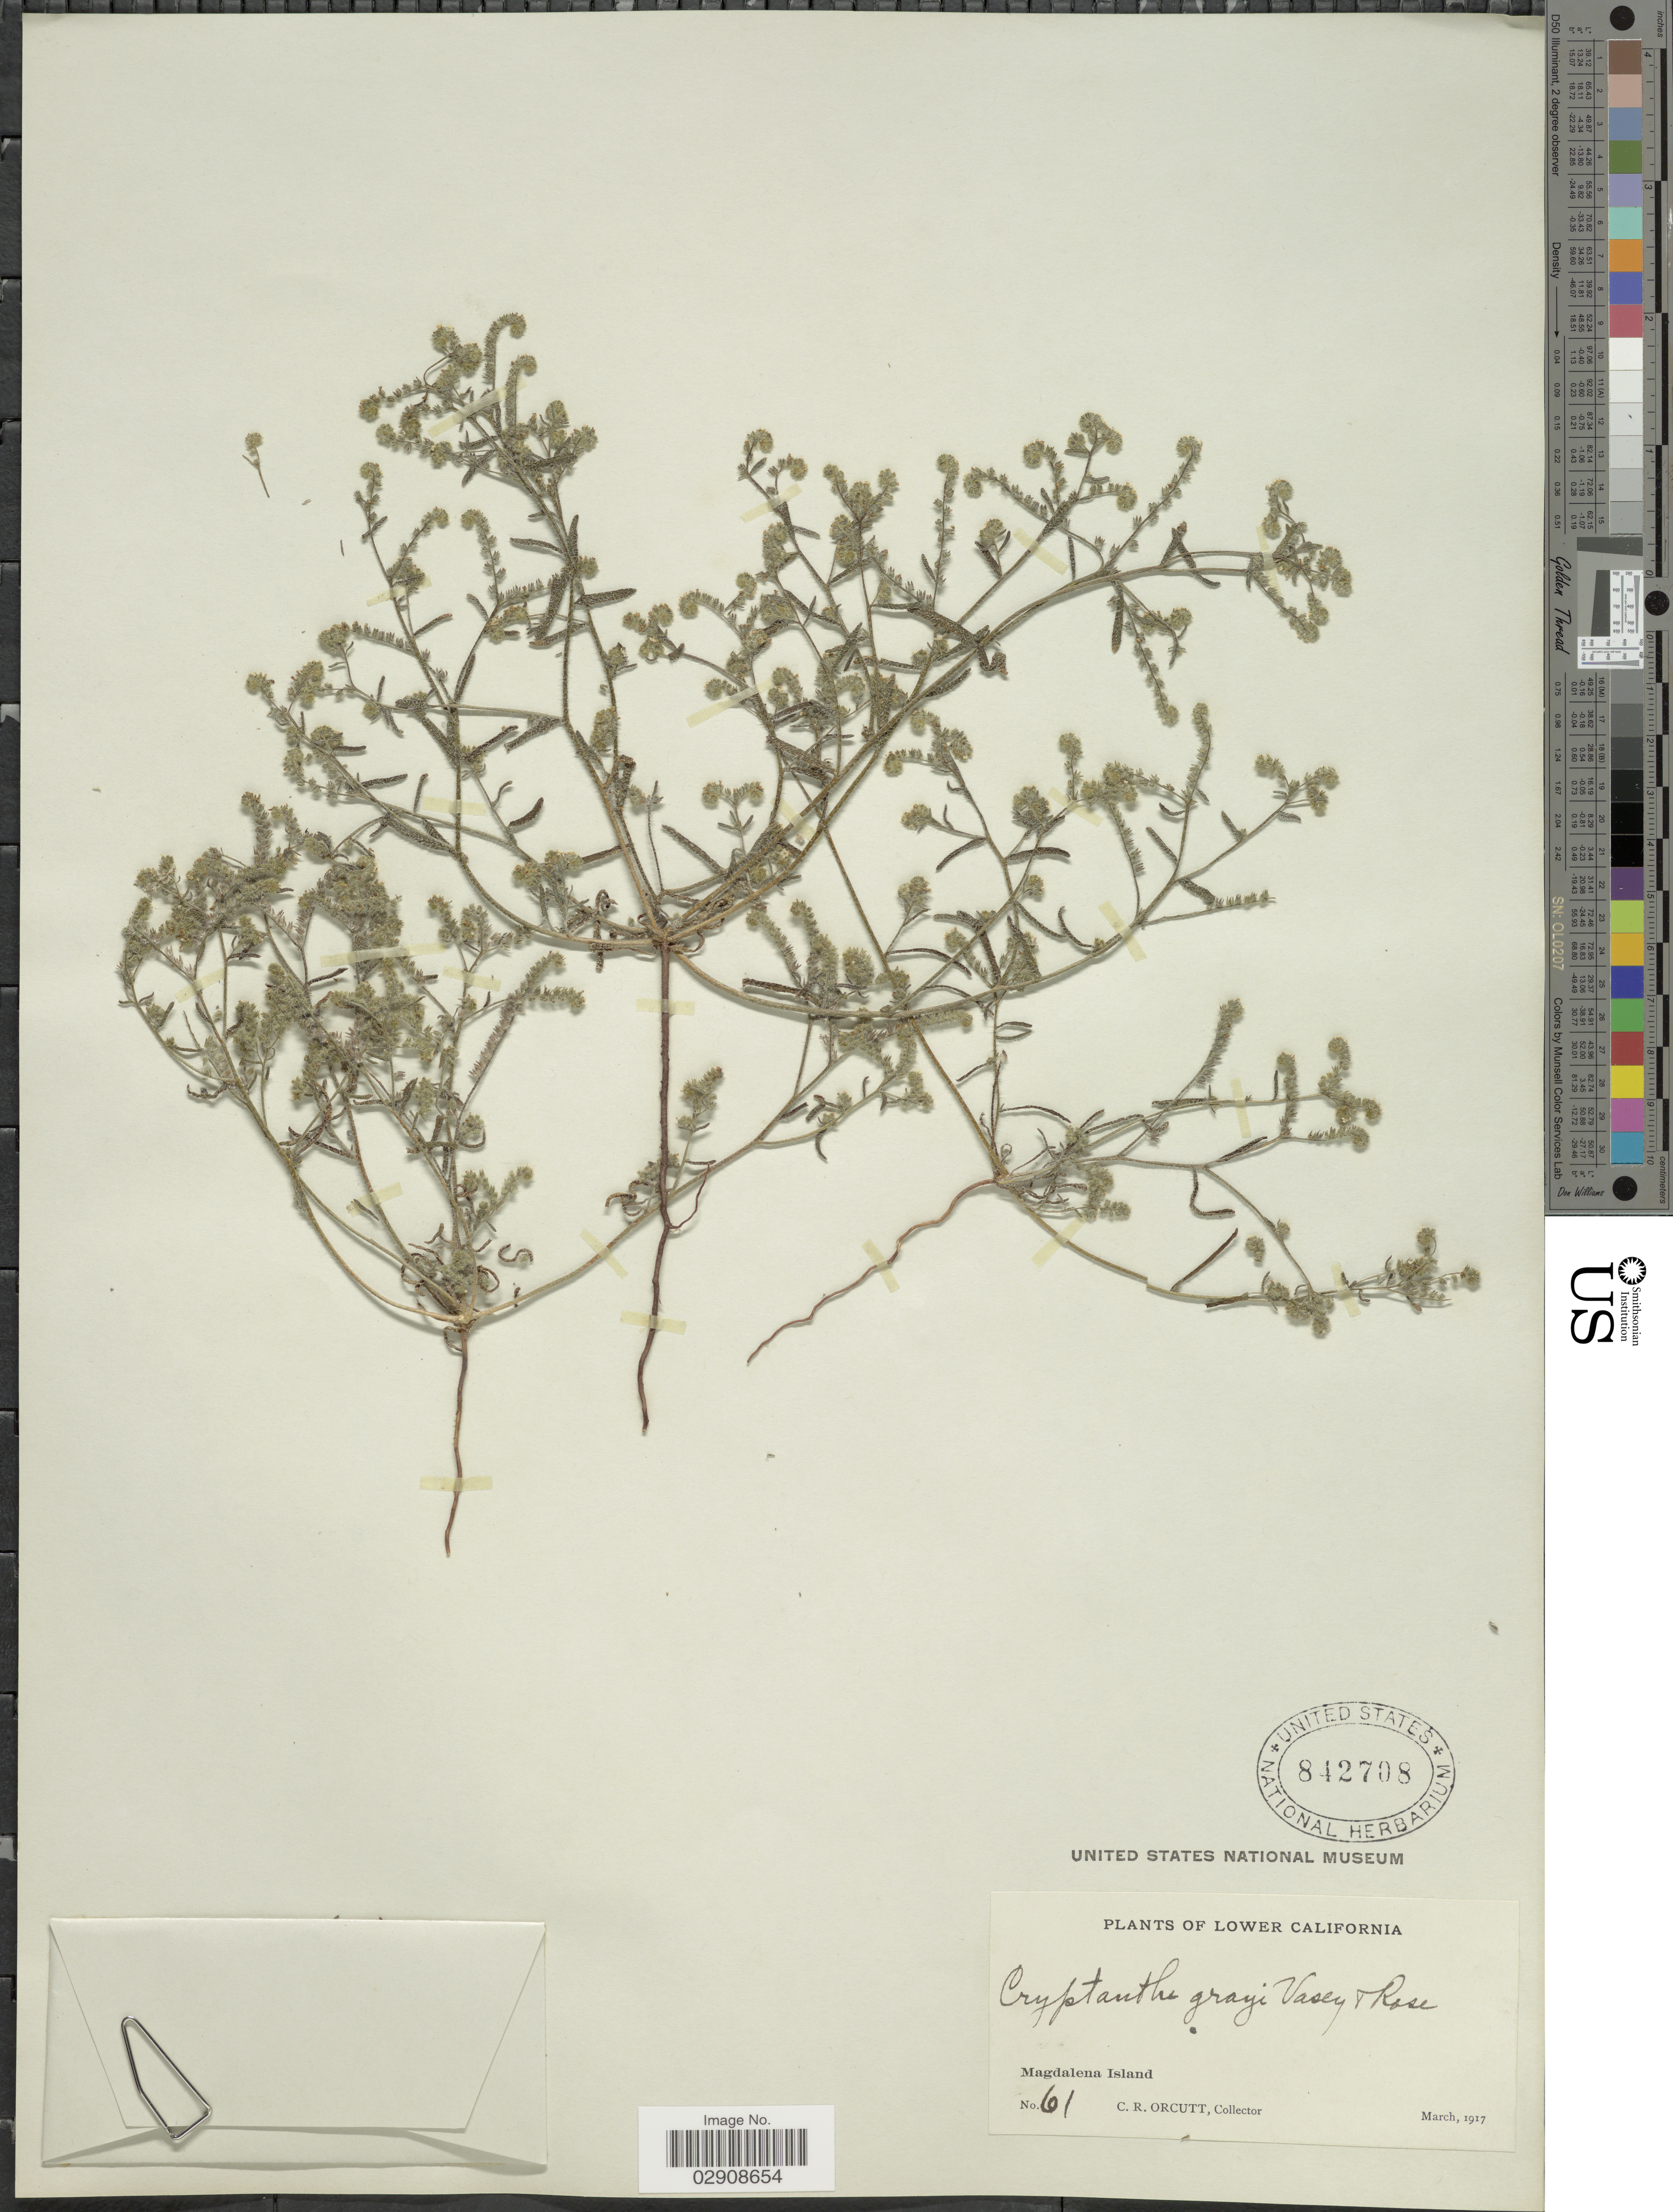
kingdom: Plantae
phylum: Tracheophyta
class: Magnoliopsida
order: Boraginales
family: Boraginaceae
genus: Cryptantha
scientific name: Cryptantha grayi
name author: (Vasey &) J.F. Macbr.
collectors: C. R. Orcutt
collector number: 61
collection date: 1917-03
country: Mexico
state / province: Baja California Sur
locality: Lower California. Magdalena Island.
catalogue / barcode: US 842708